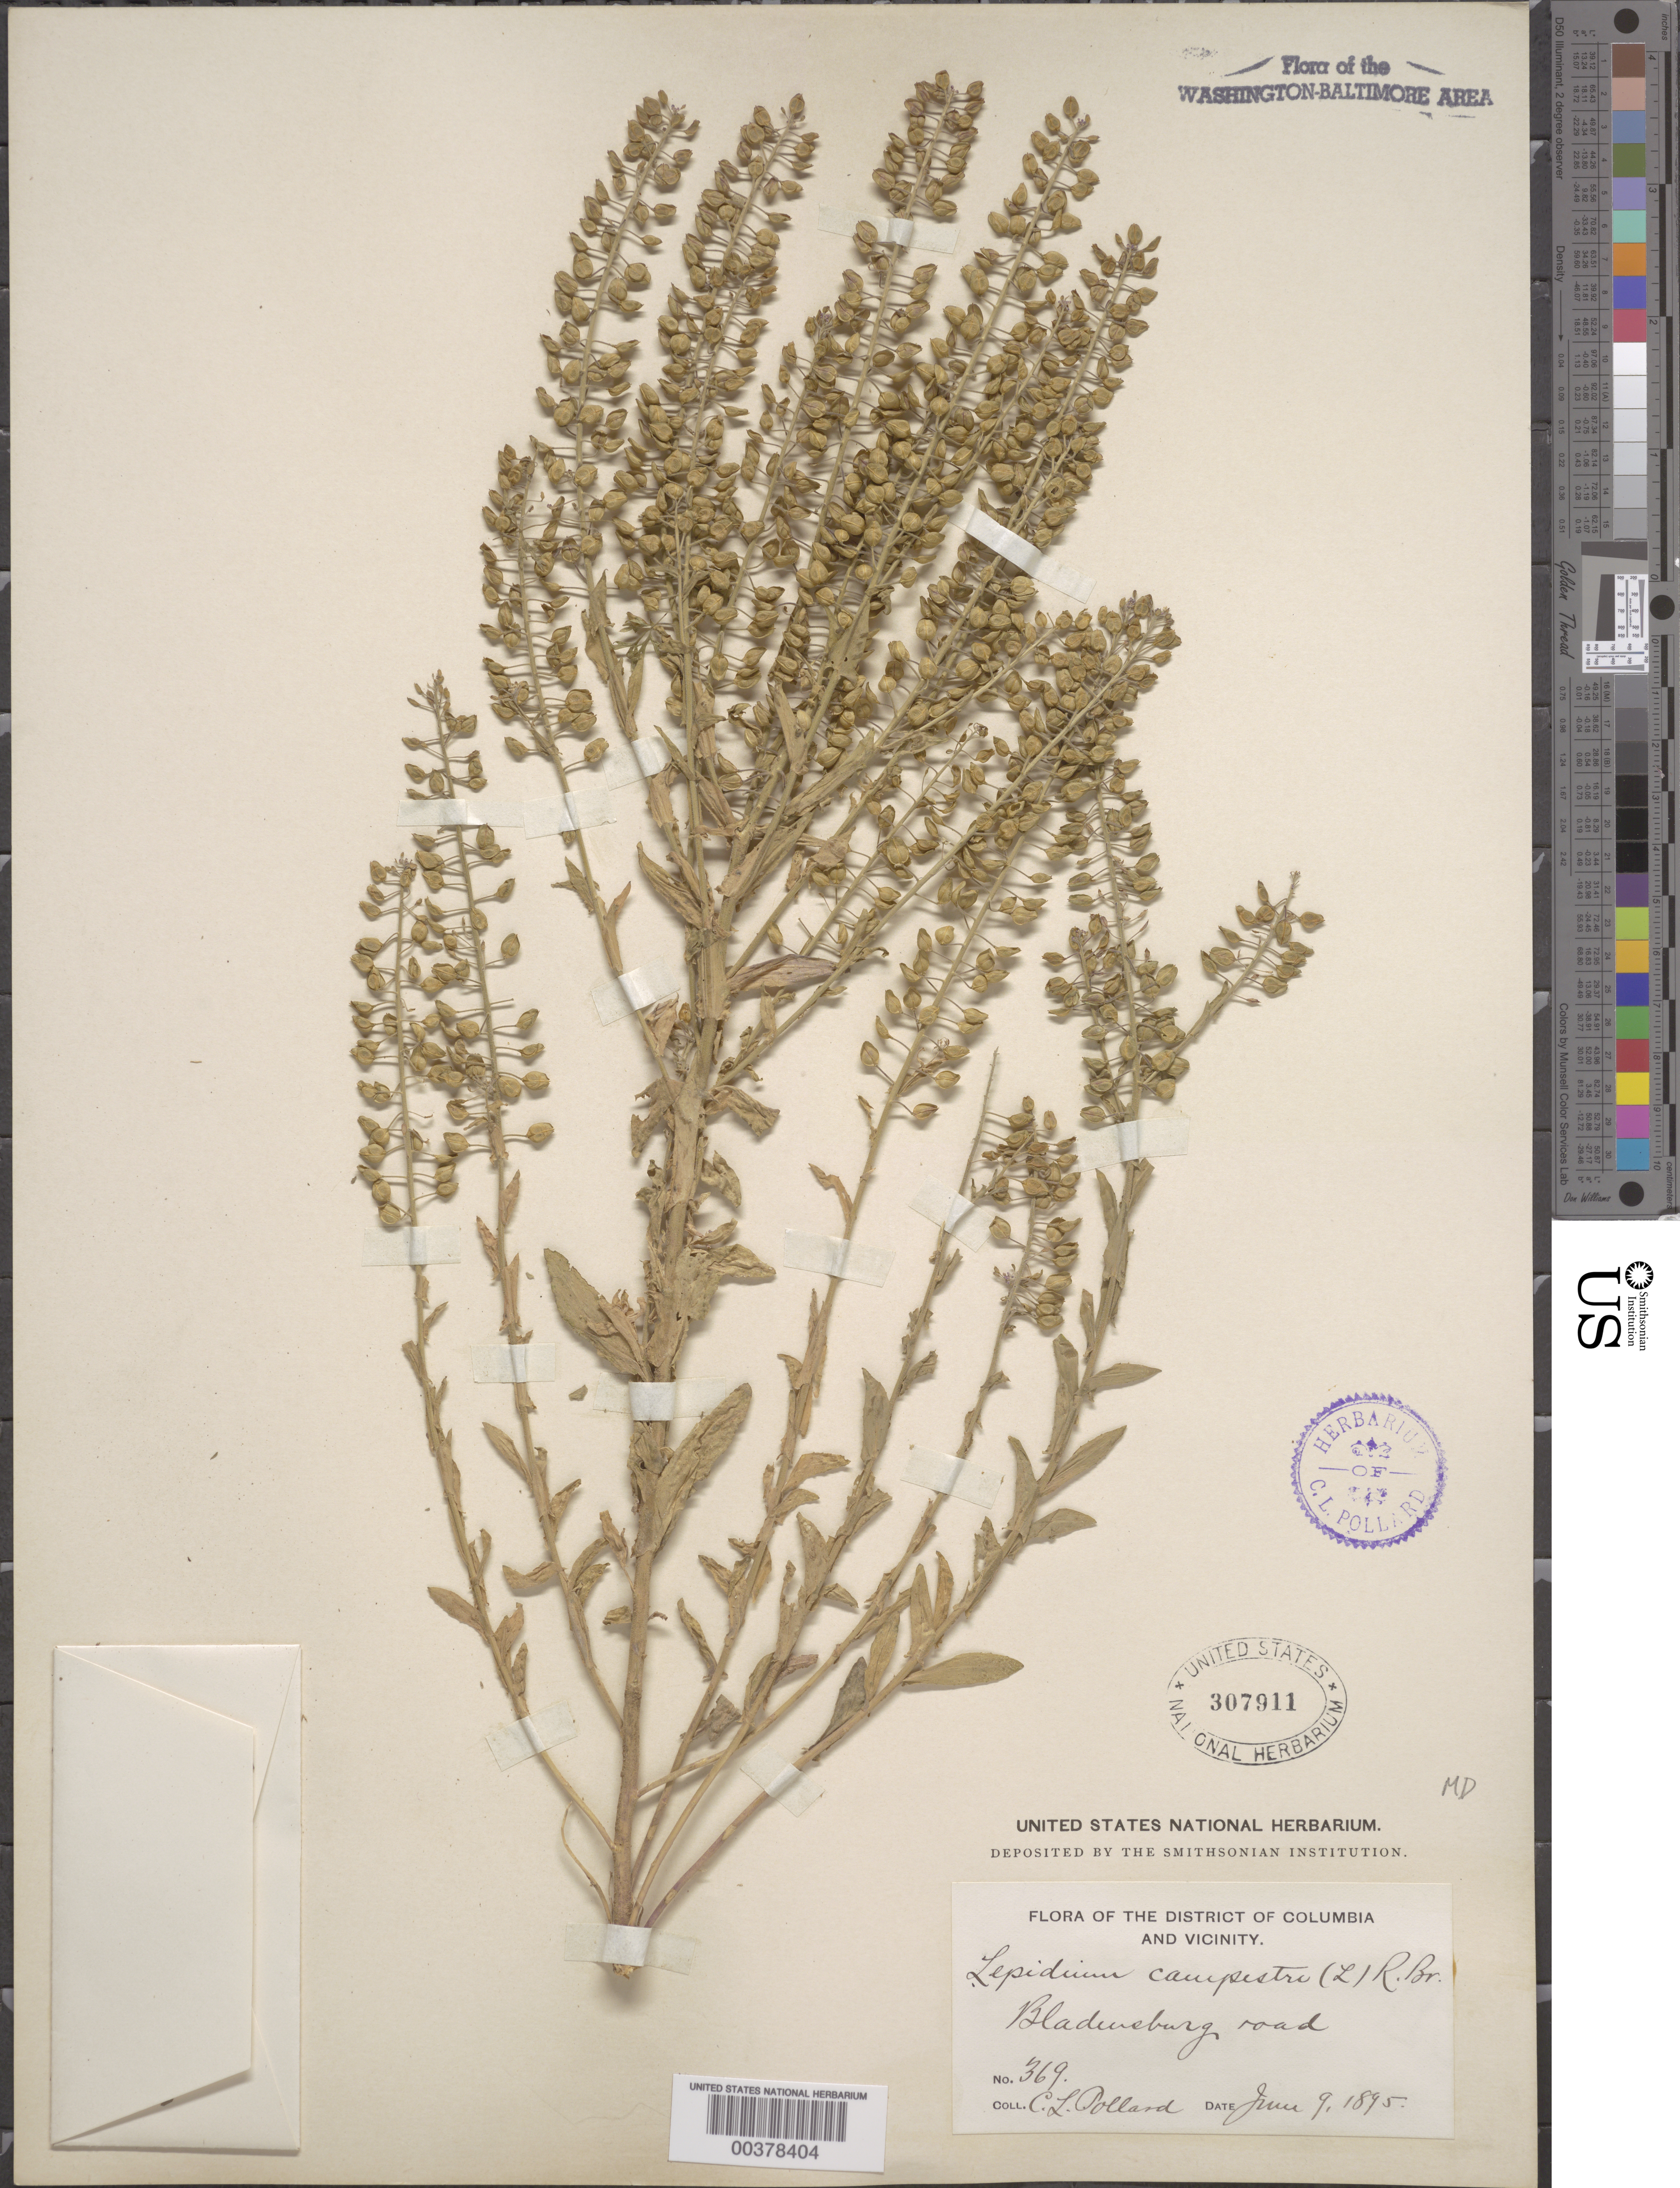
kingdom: Plantae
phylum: Tracheophyta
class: Magnoliopsida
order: Brassicales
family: Brassicaceae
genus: Lepidium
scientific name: Lepidium campestre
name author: (L.) W.T. Aiton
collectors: C. L. Pollard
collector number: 369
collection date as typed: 09 Jun 1895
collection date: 1895-06-09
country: United States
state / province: Maryland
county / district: Prince George's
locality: Bladensburg Road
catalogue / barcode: US 307911